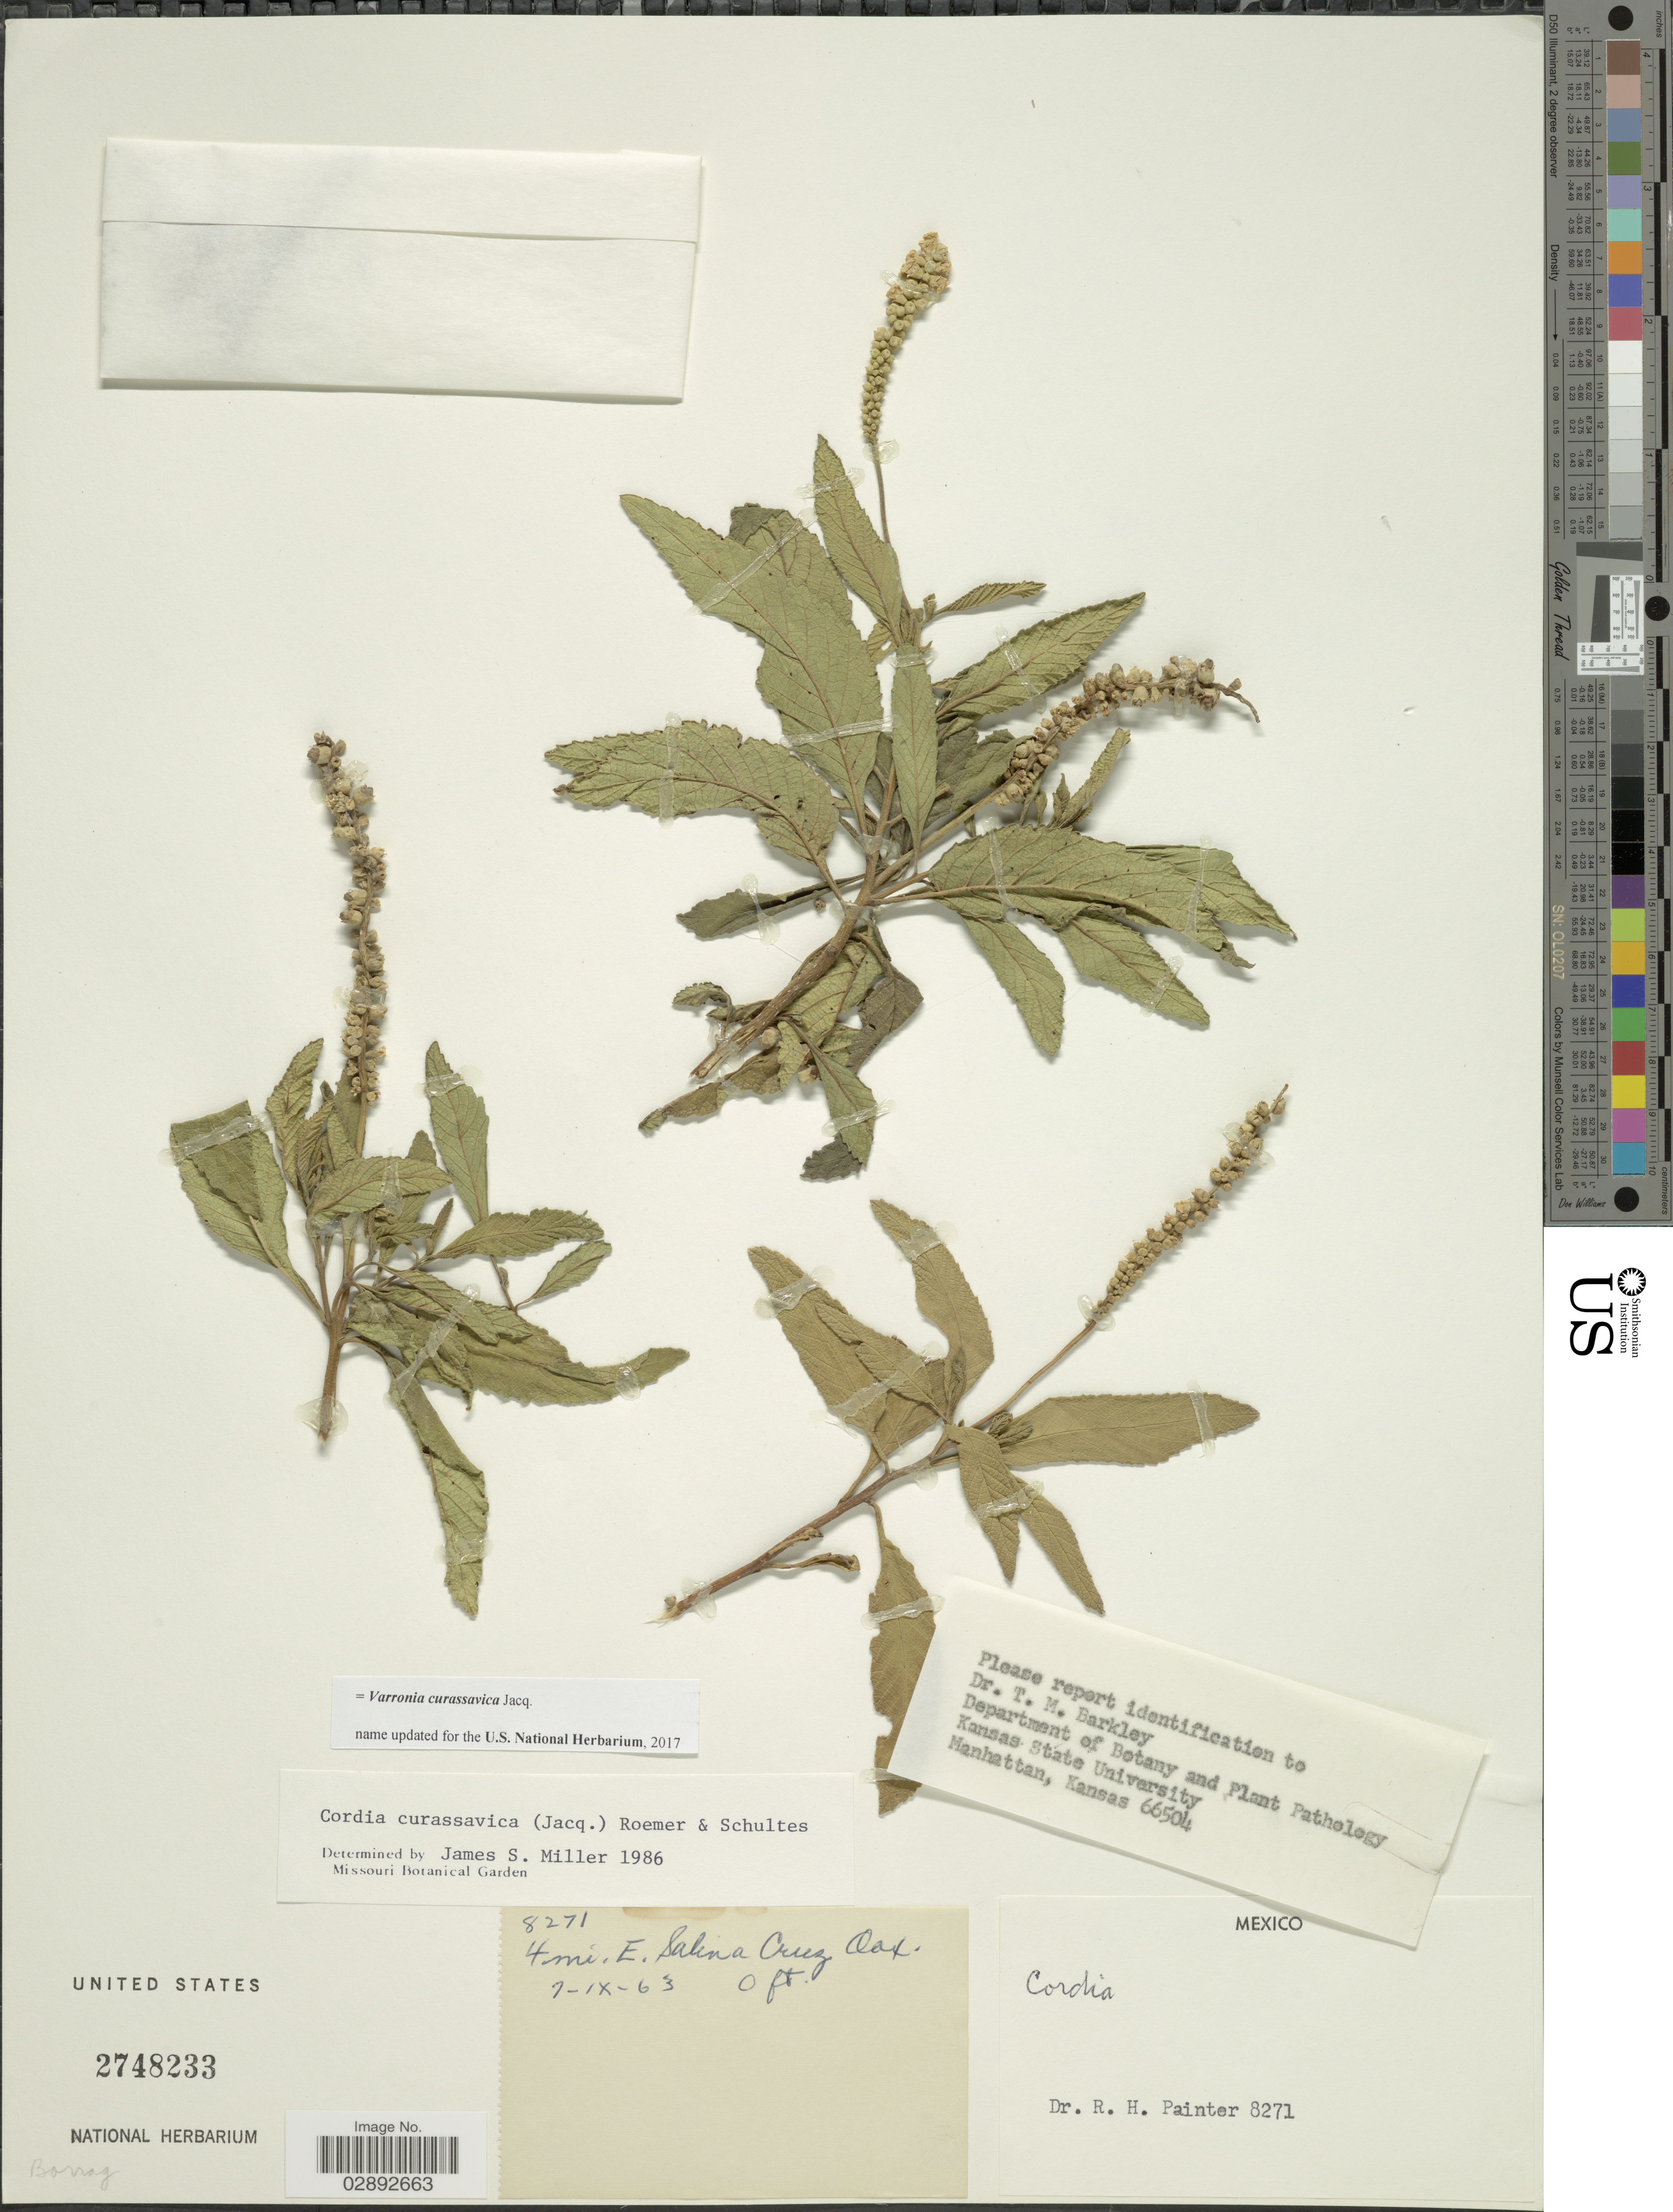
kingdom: Plantae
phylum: Tracheophyta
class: Magnoliopsida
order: Boraginales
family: Cordiaceae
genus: Varronia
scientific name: Varronia curassavica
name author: Jacq.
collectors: Painter, R. H.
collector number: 8271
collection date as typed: Transcribed d/m/y: 7/9/63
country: Mexico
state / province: Oaxaca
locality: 4 mi. E. Salina Cruz.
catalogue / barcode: US 2748233